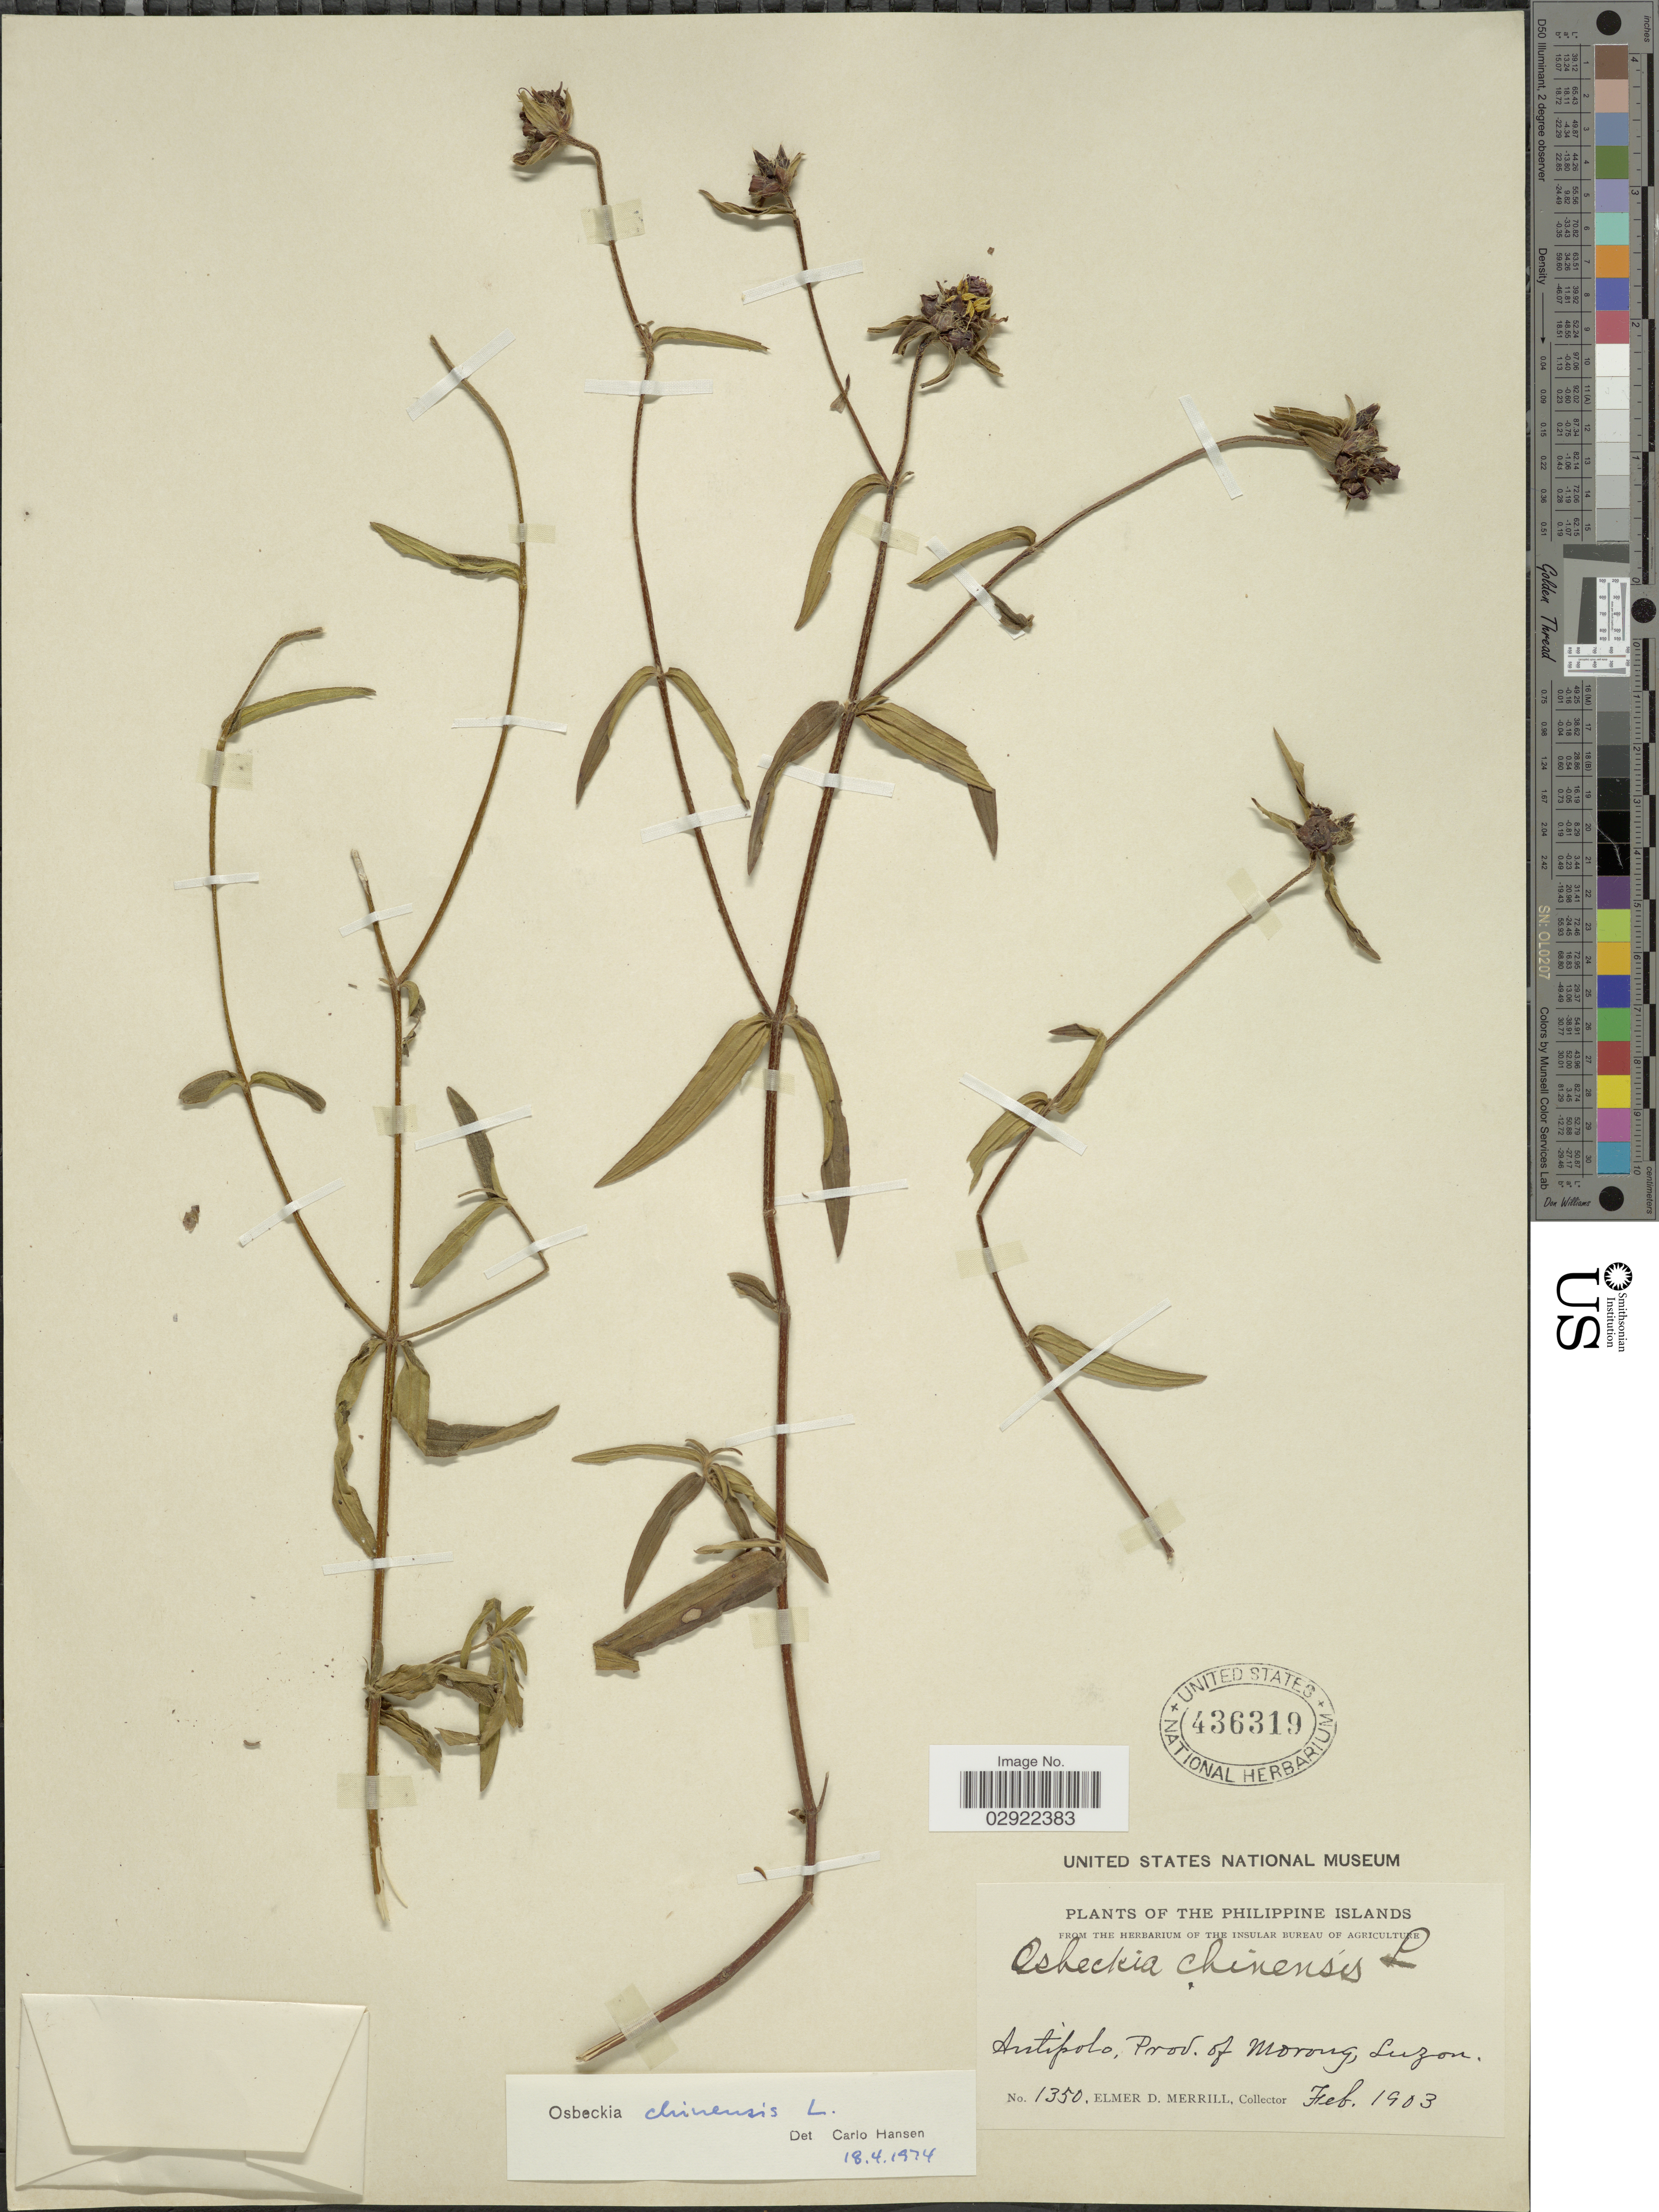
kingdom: Plantae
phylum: Tracheophyta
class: Magnoliopsida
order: Myrtales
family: Melastomataceae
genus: Osbeckia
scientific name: Osbeckia chinensis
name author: L.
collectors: E. D. Merrill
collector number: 1350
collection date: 1903-02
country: Philippines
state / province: Central Luzon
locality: Antipolo, Prov. of Morong, Luzon.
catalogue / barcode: US 436319